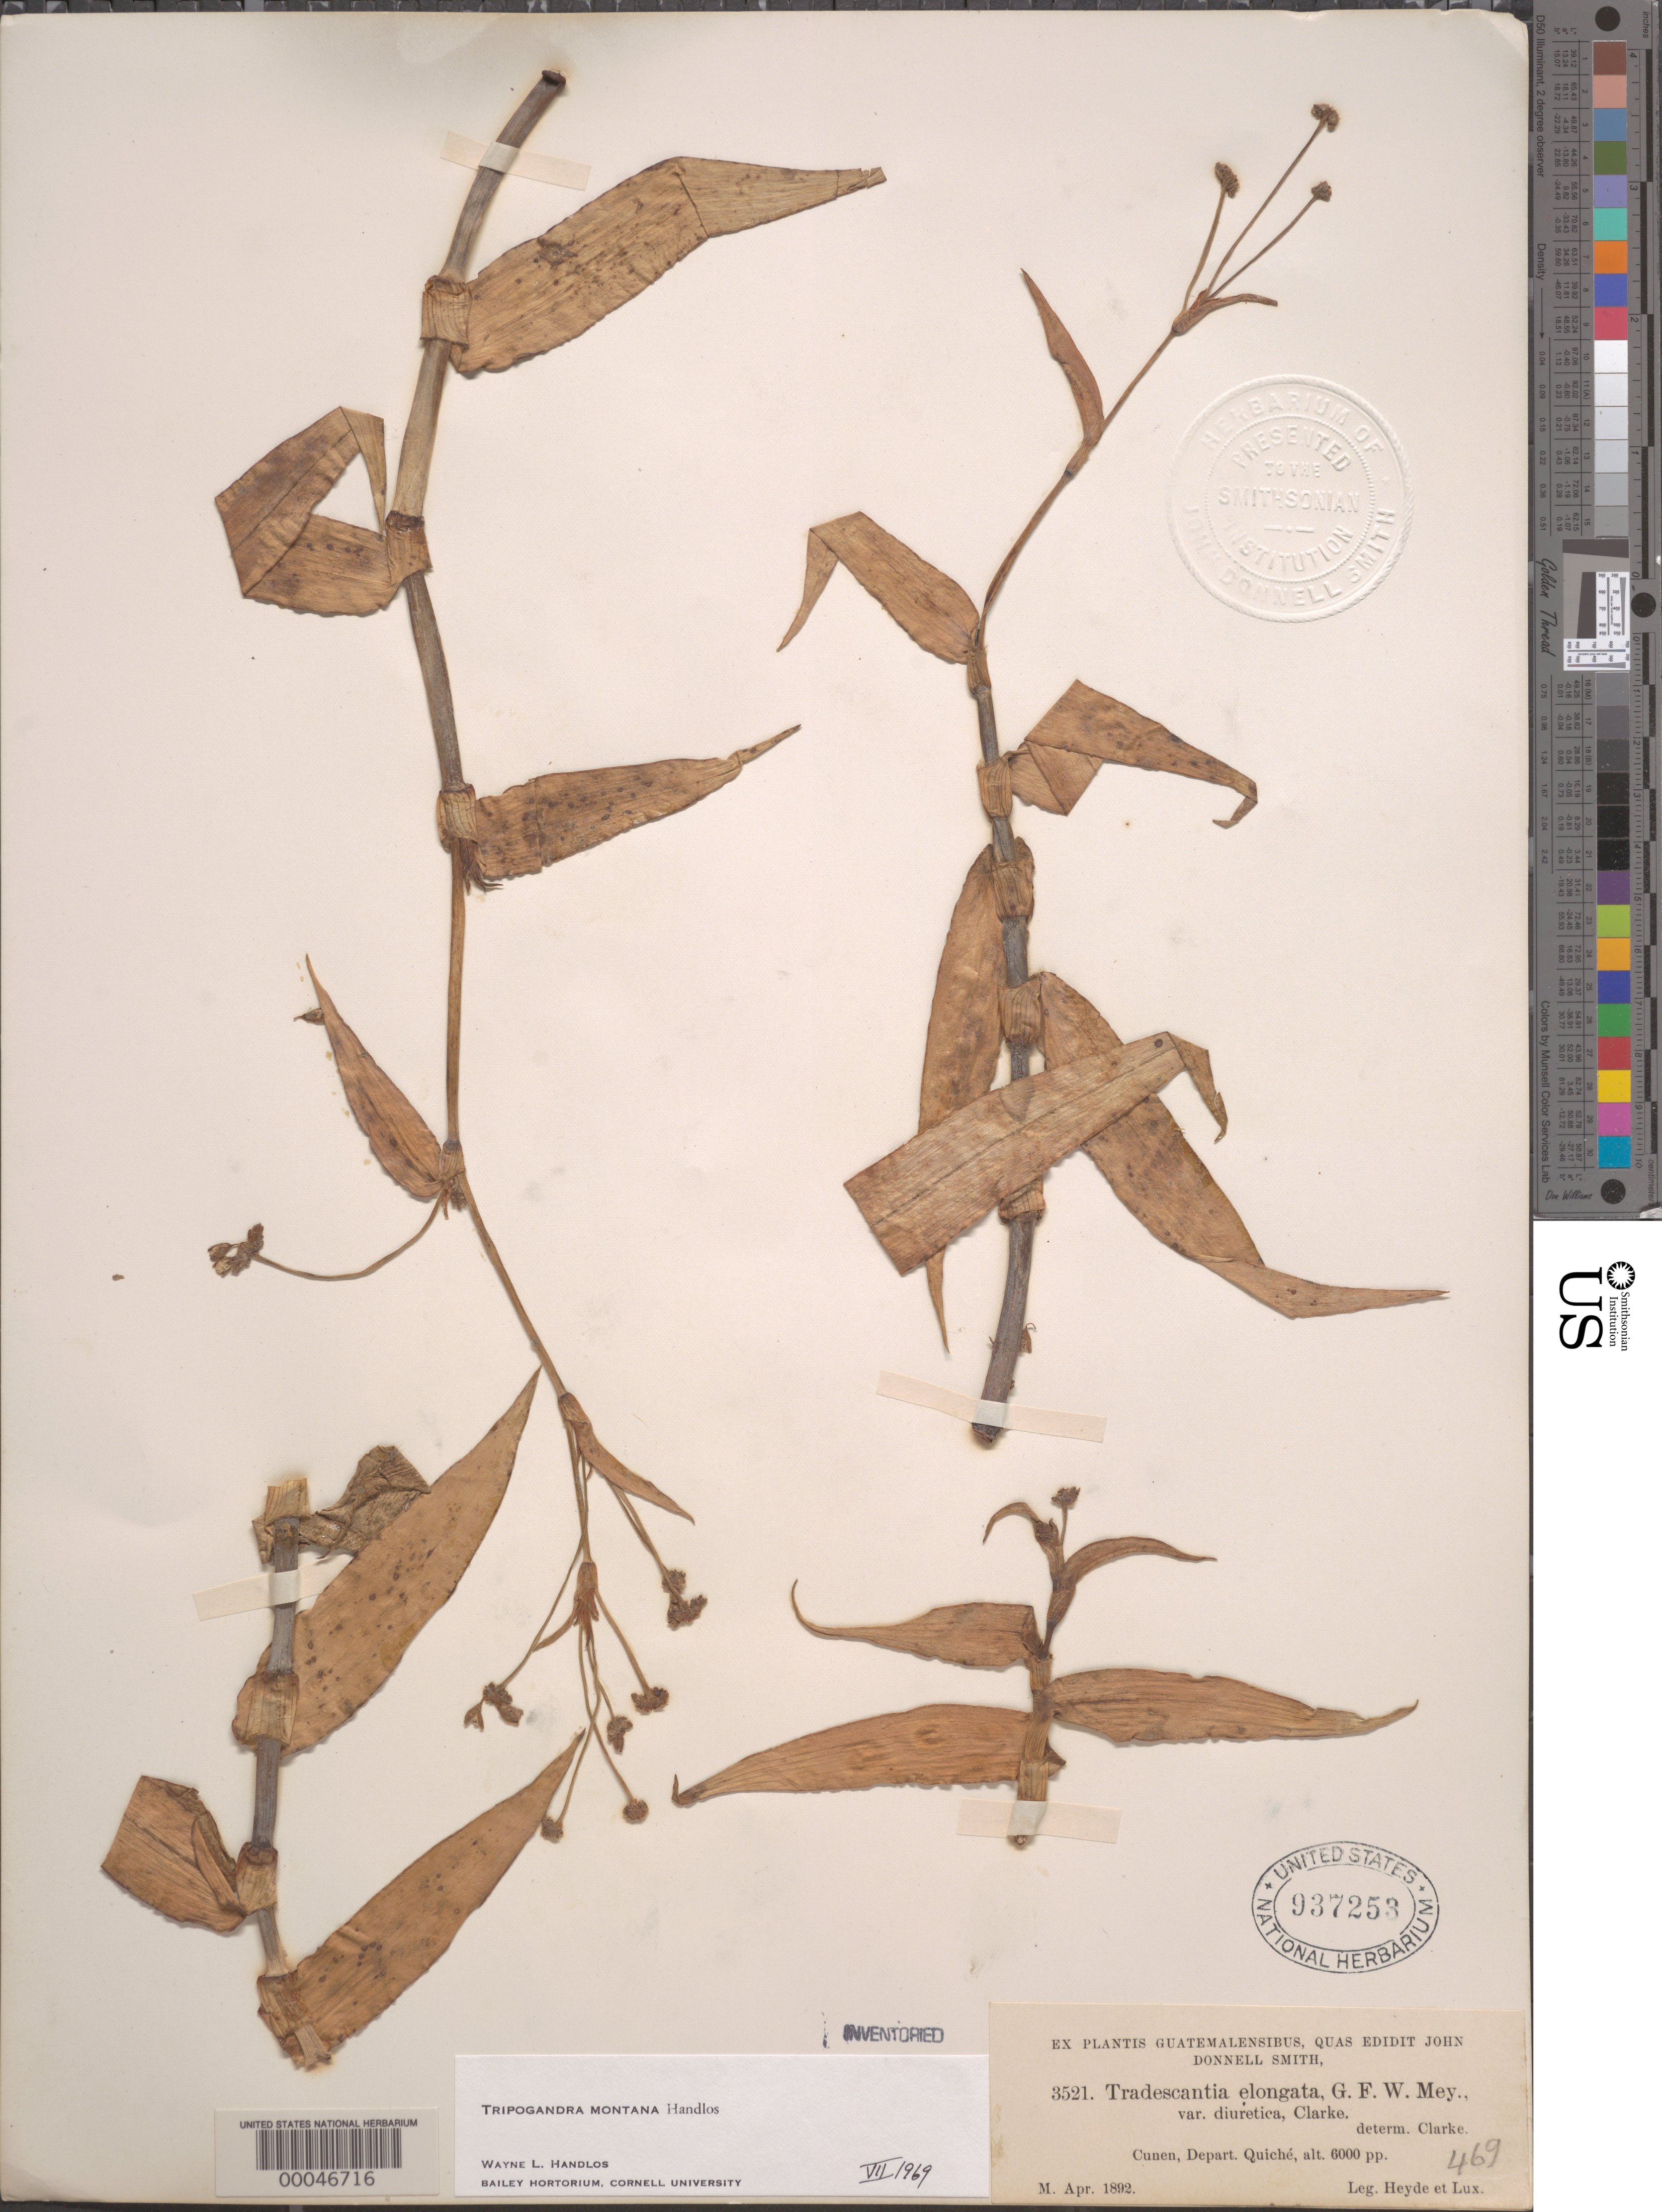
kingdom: Plantae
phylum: Tracheophyta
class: Liliopsida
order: Commelinales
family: Commelinaceae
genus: Tripogandra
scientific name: Tripogandra montana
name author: Handlos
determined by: Handlos, W. L.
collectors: E. T. Heyde & E. Lux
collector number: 3521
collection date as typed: Apr 1892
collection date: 1892-04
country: Guatemala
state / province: El Quiché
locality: Cunen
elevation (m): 1830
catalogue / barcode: US 937253